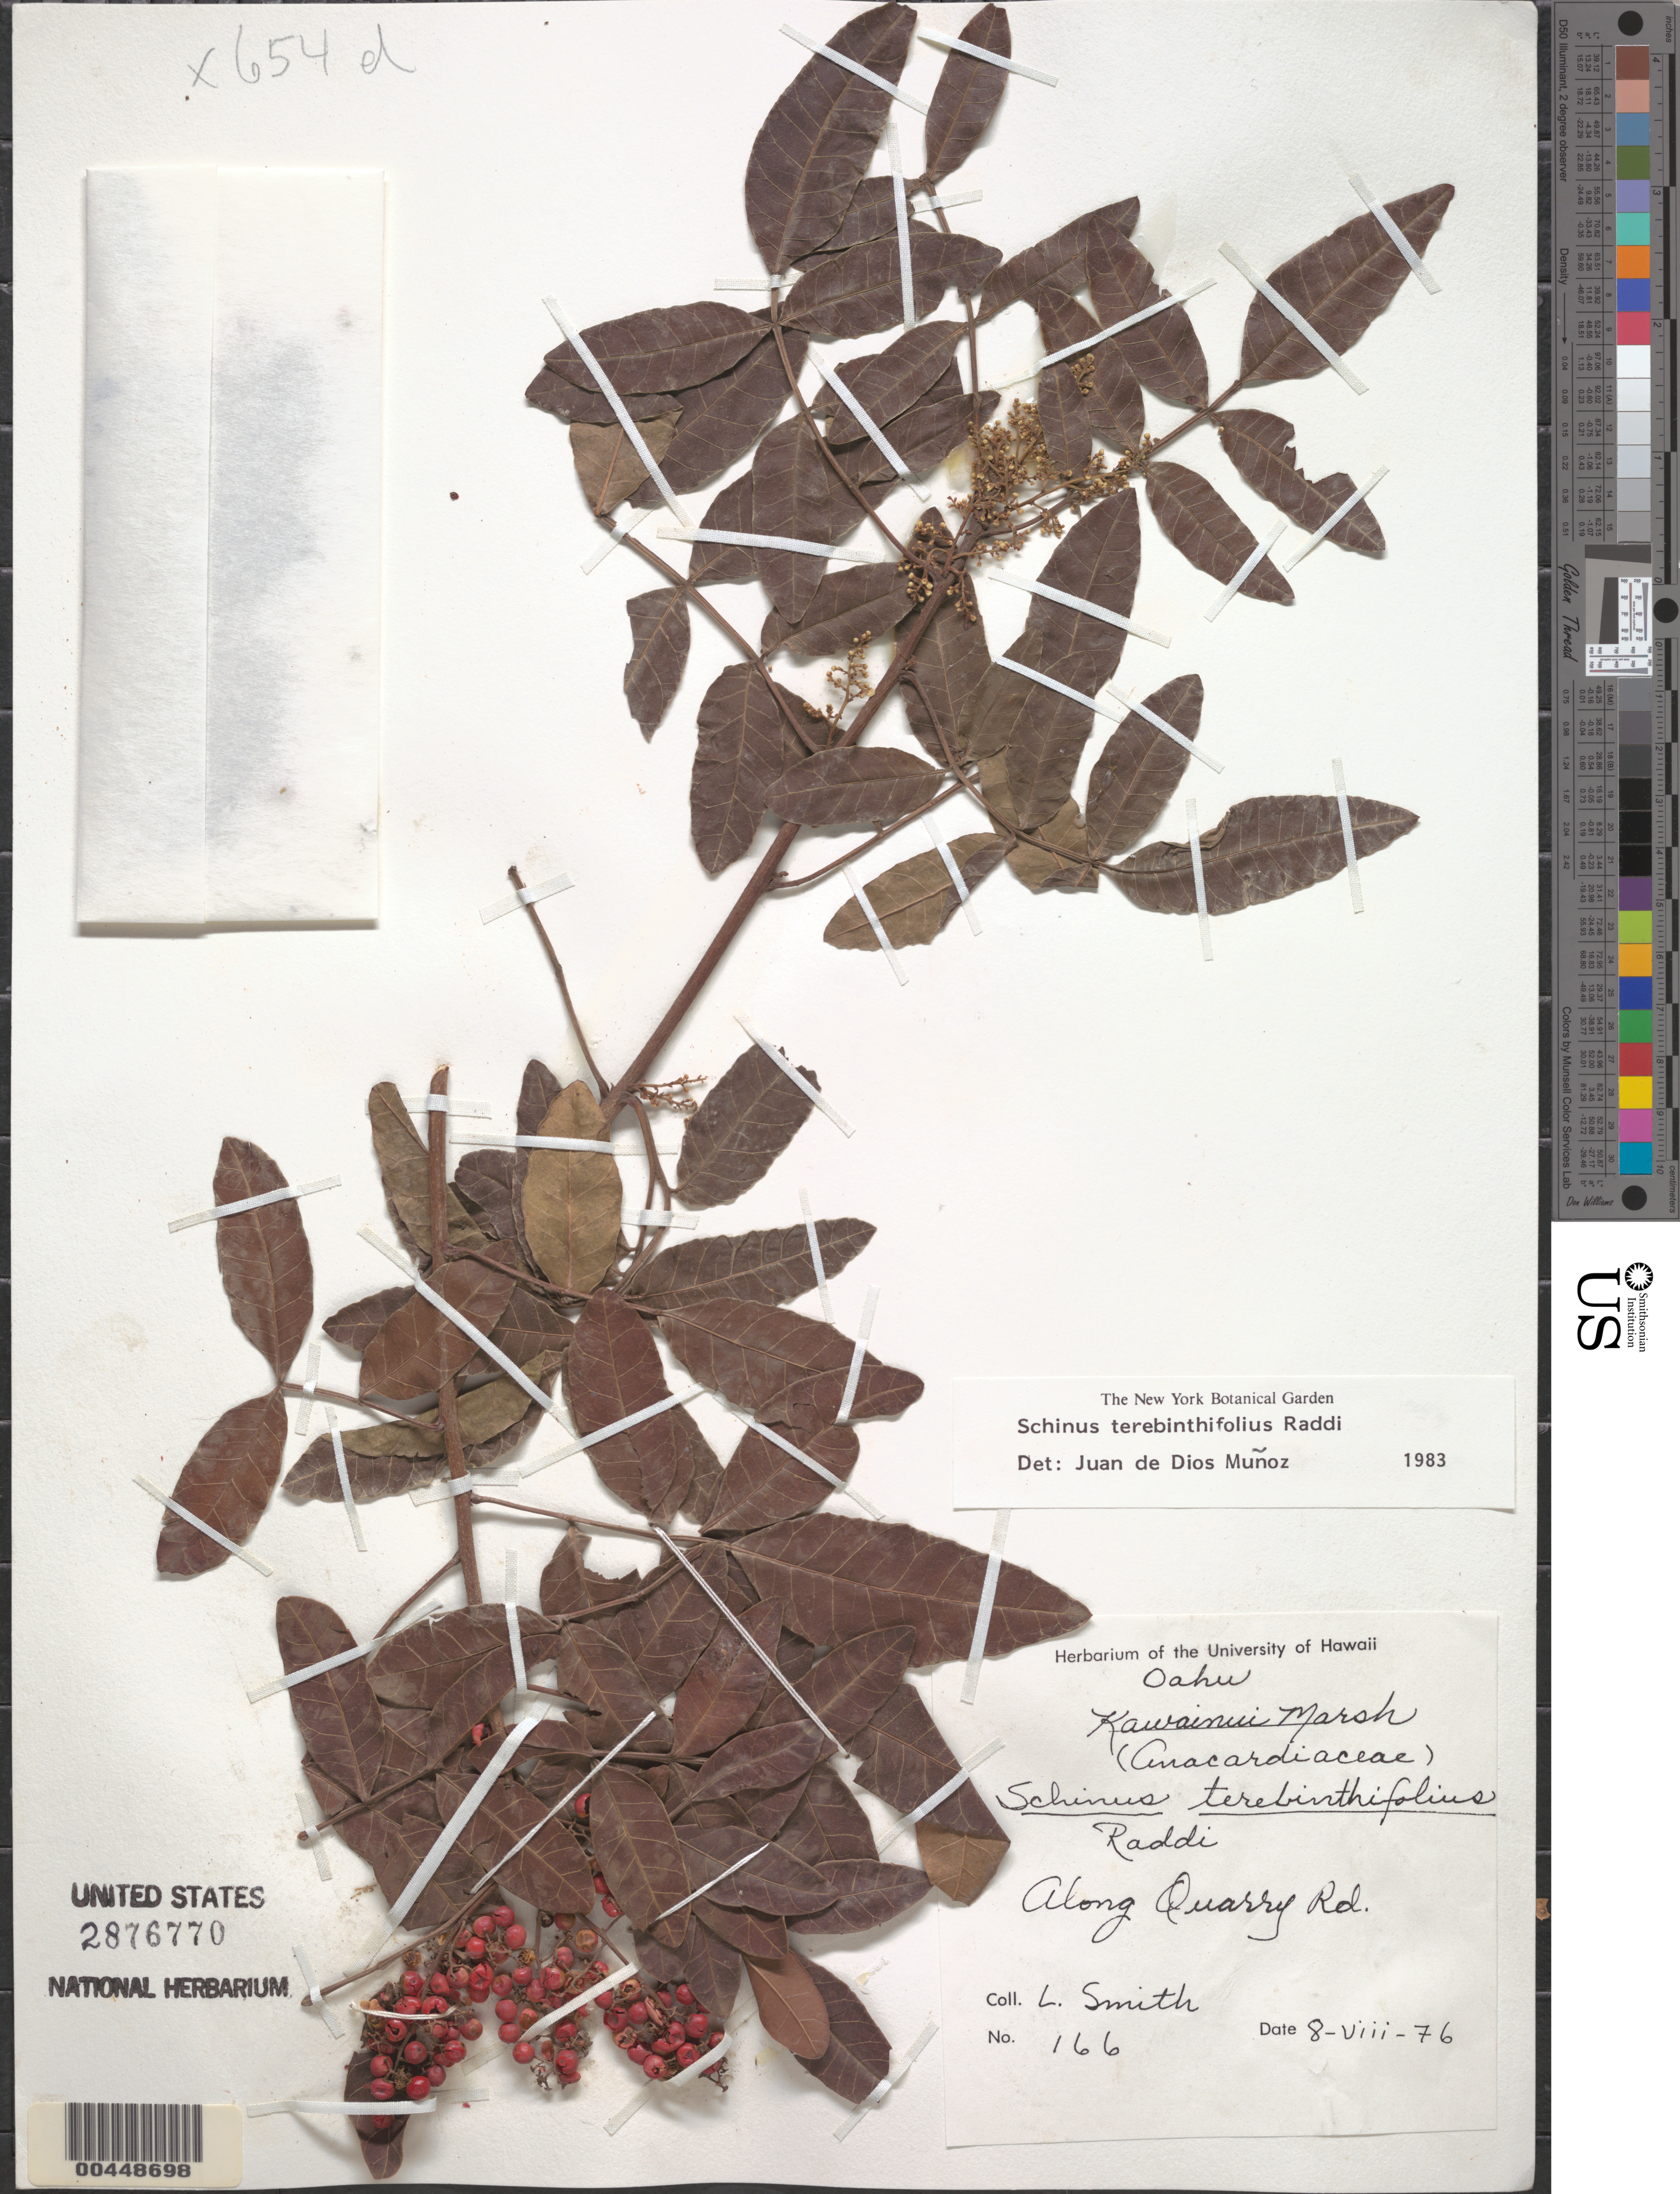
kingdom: Plantae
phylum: Tracheophyta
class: Magnoliopsida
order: Sapindales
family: Anacardiaceae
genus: Schinus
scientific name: Schinus terebinthifolia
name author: Raddi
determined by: De Munoz, J. Dios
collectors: L. Smith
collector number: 166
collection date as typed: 8 Aug 1976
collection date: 1976-08-08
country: United States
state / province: Hawaii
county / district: Honolulu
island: Oahu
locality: Along Quarry Rd, Kawainui Marsh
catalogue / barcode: US 2876770